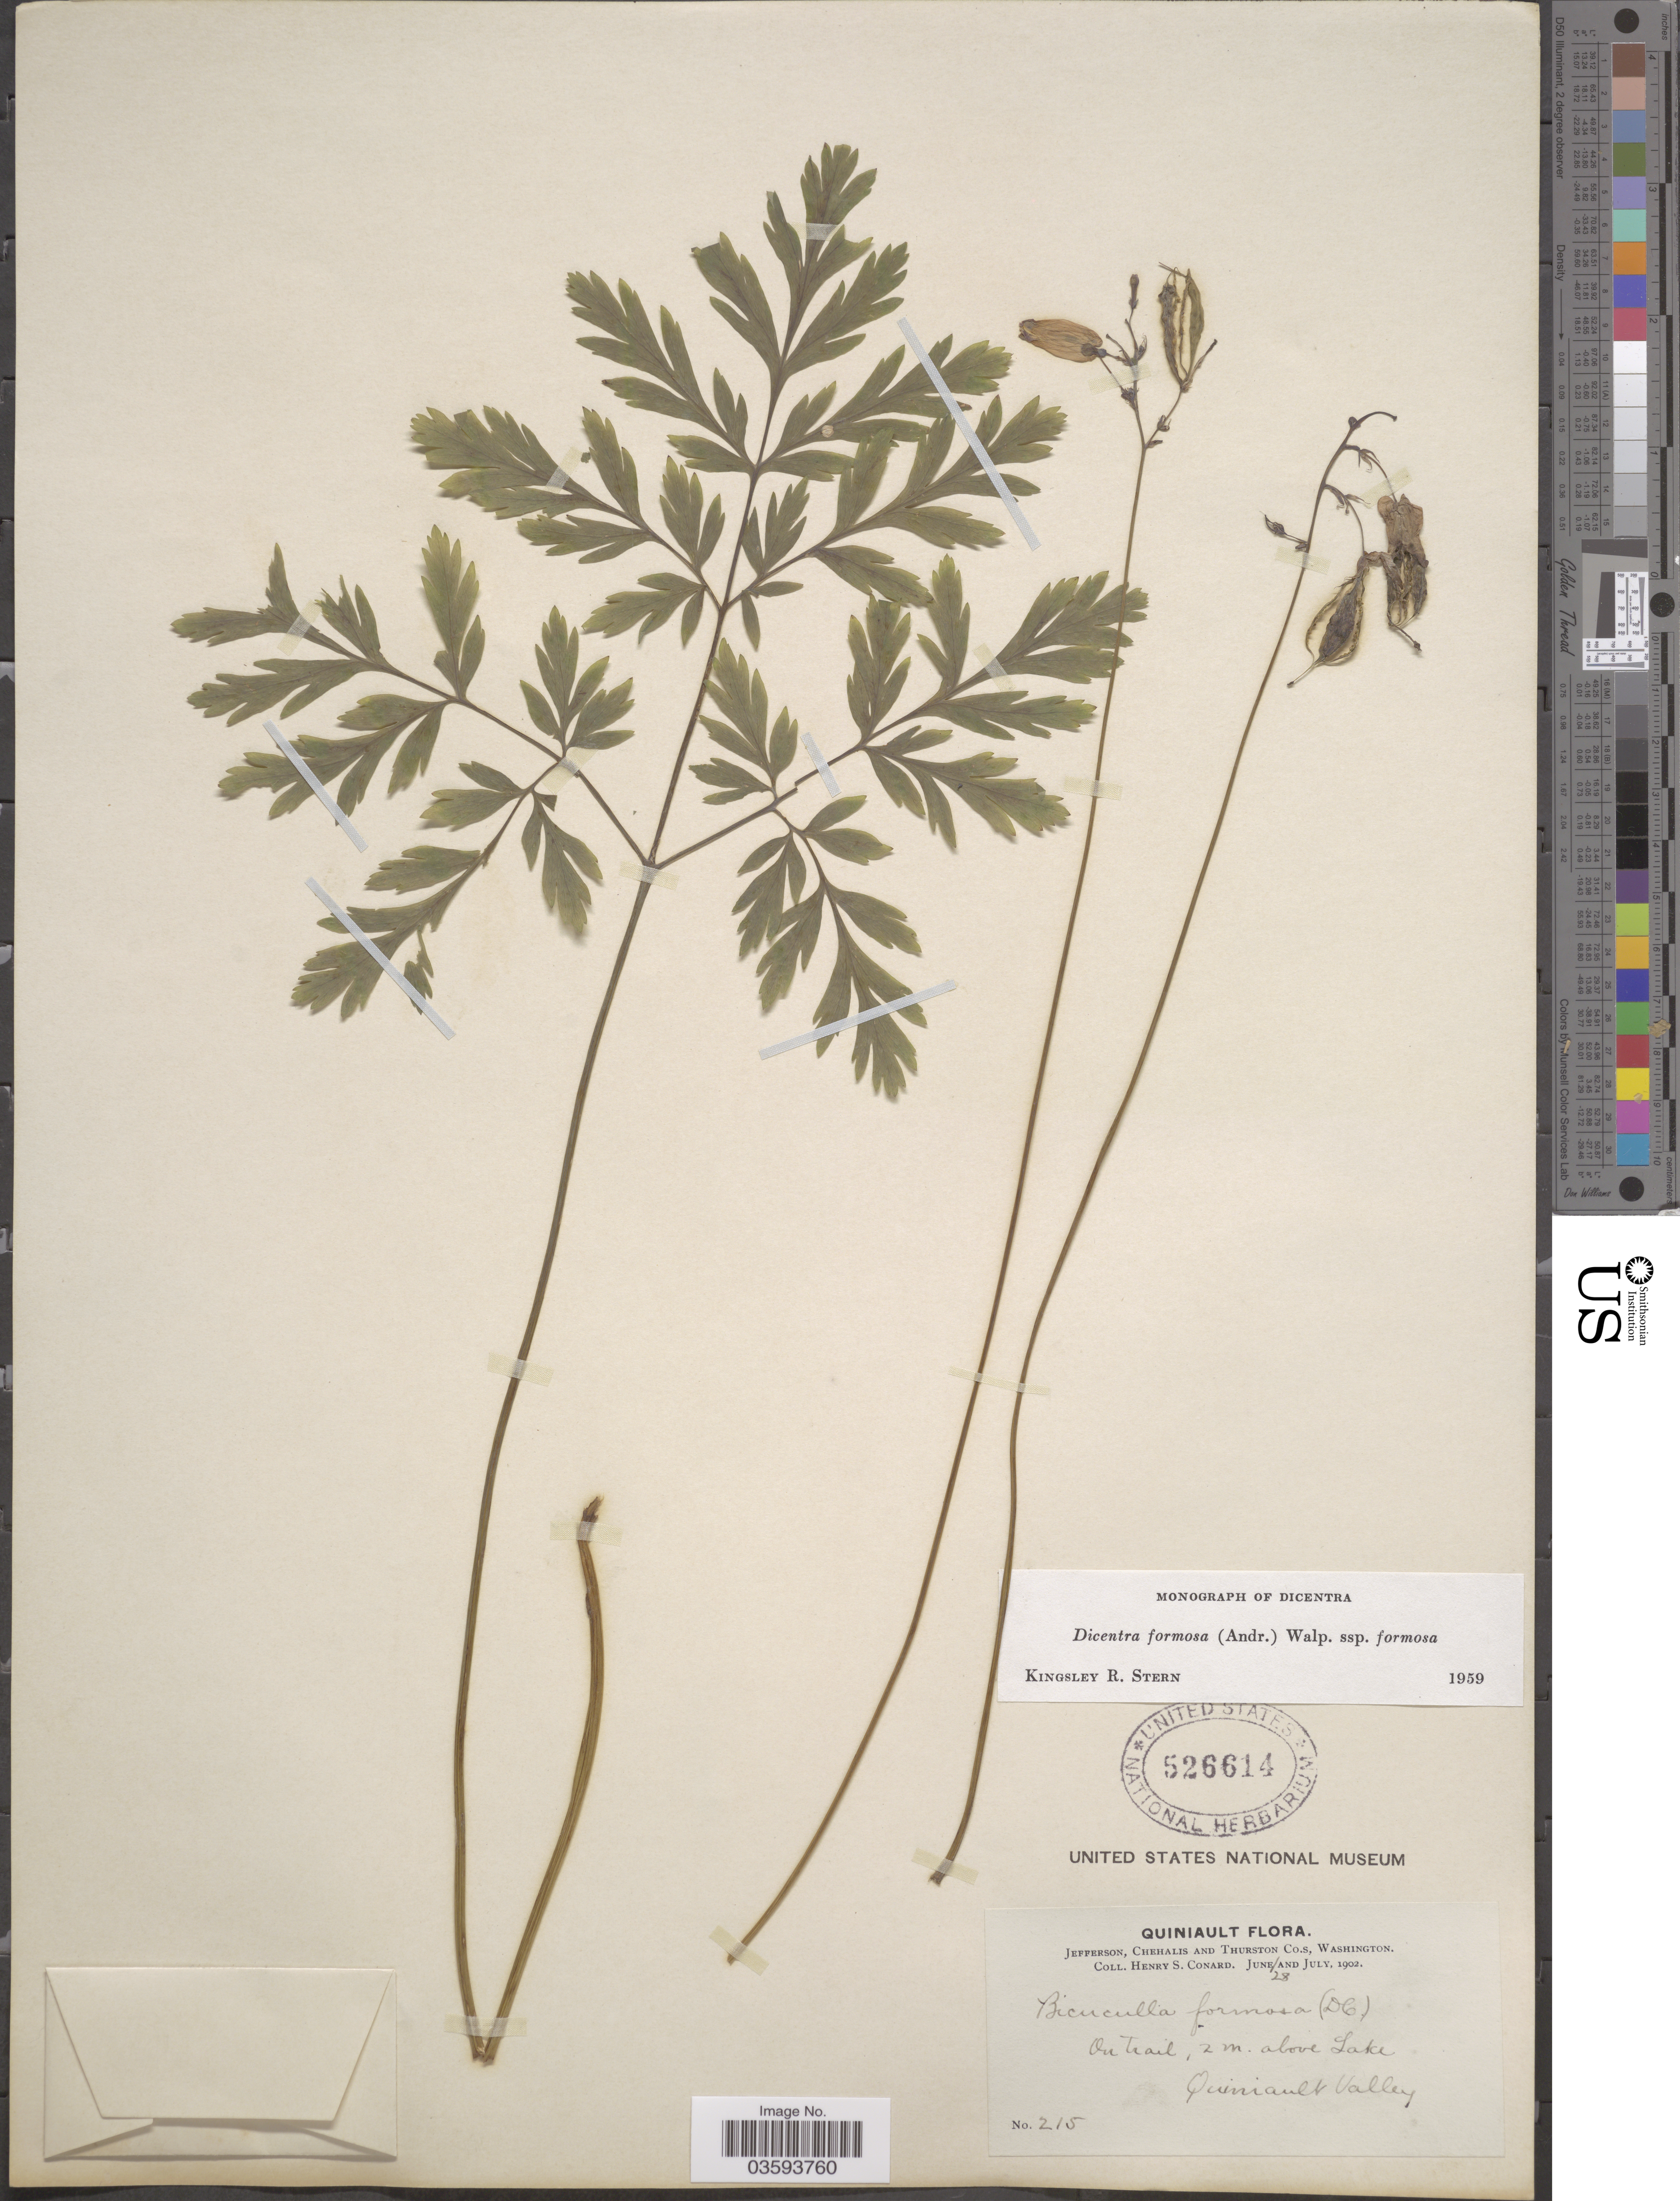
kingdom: Plantae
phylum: Tracheophyta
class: Magnoliopsida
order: Ranunculales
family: Papaveraceae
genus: Dicentra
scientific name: Dicentra formosa subsp. formosa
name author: (Haw.) Walp.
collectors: H. S. Conard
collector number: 215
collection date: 1902-06-28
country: United States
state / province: Washington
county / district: Thurston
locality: Quiniault. Jefferson, Chehalis and Thurston Co.s. On trail, 2 m. above Lake. Quiniault Valley.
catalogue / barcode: US 526614